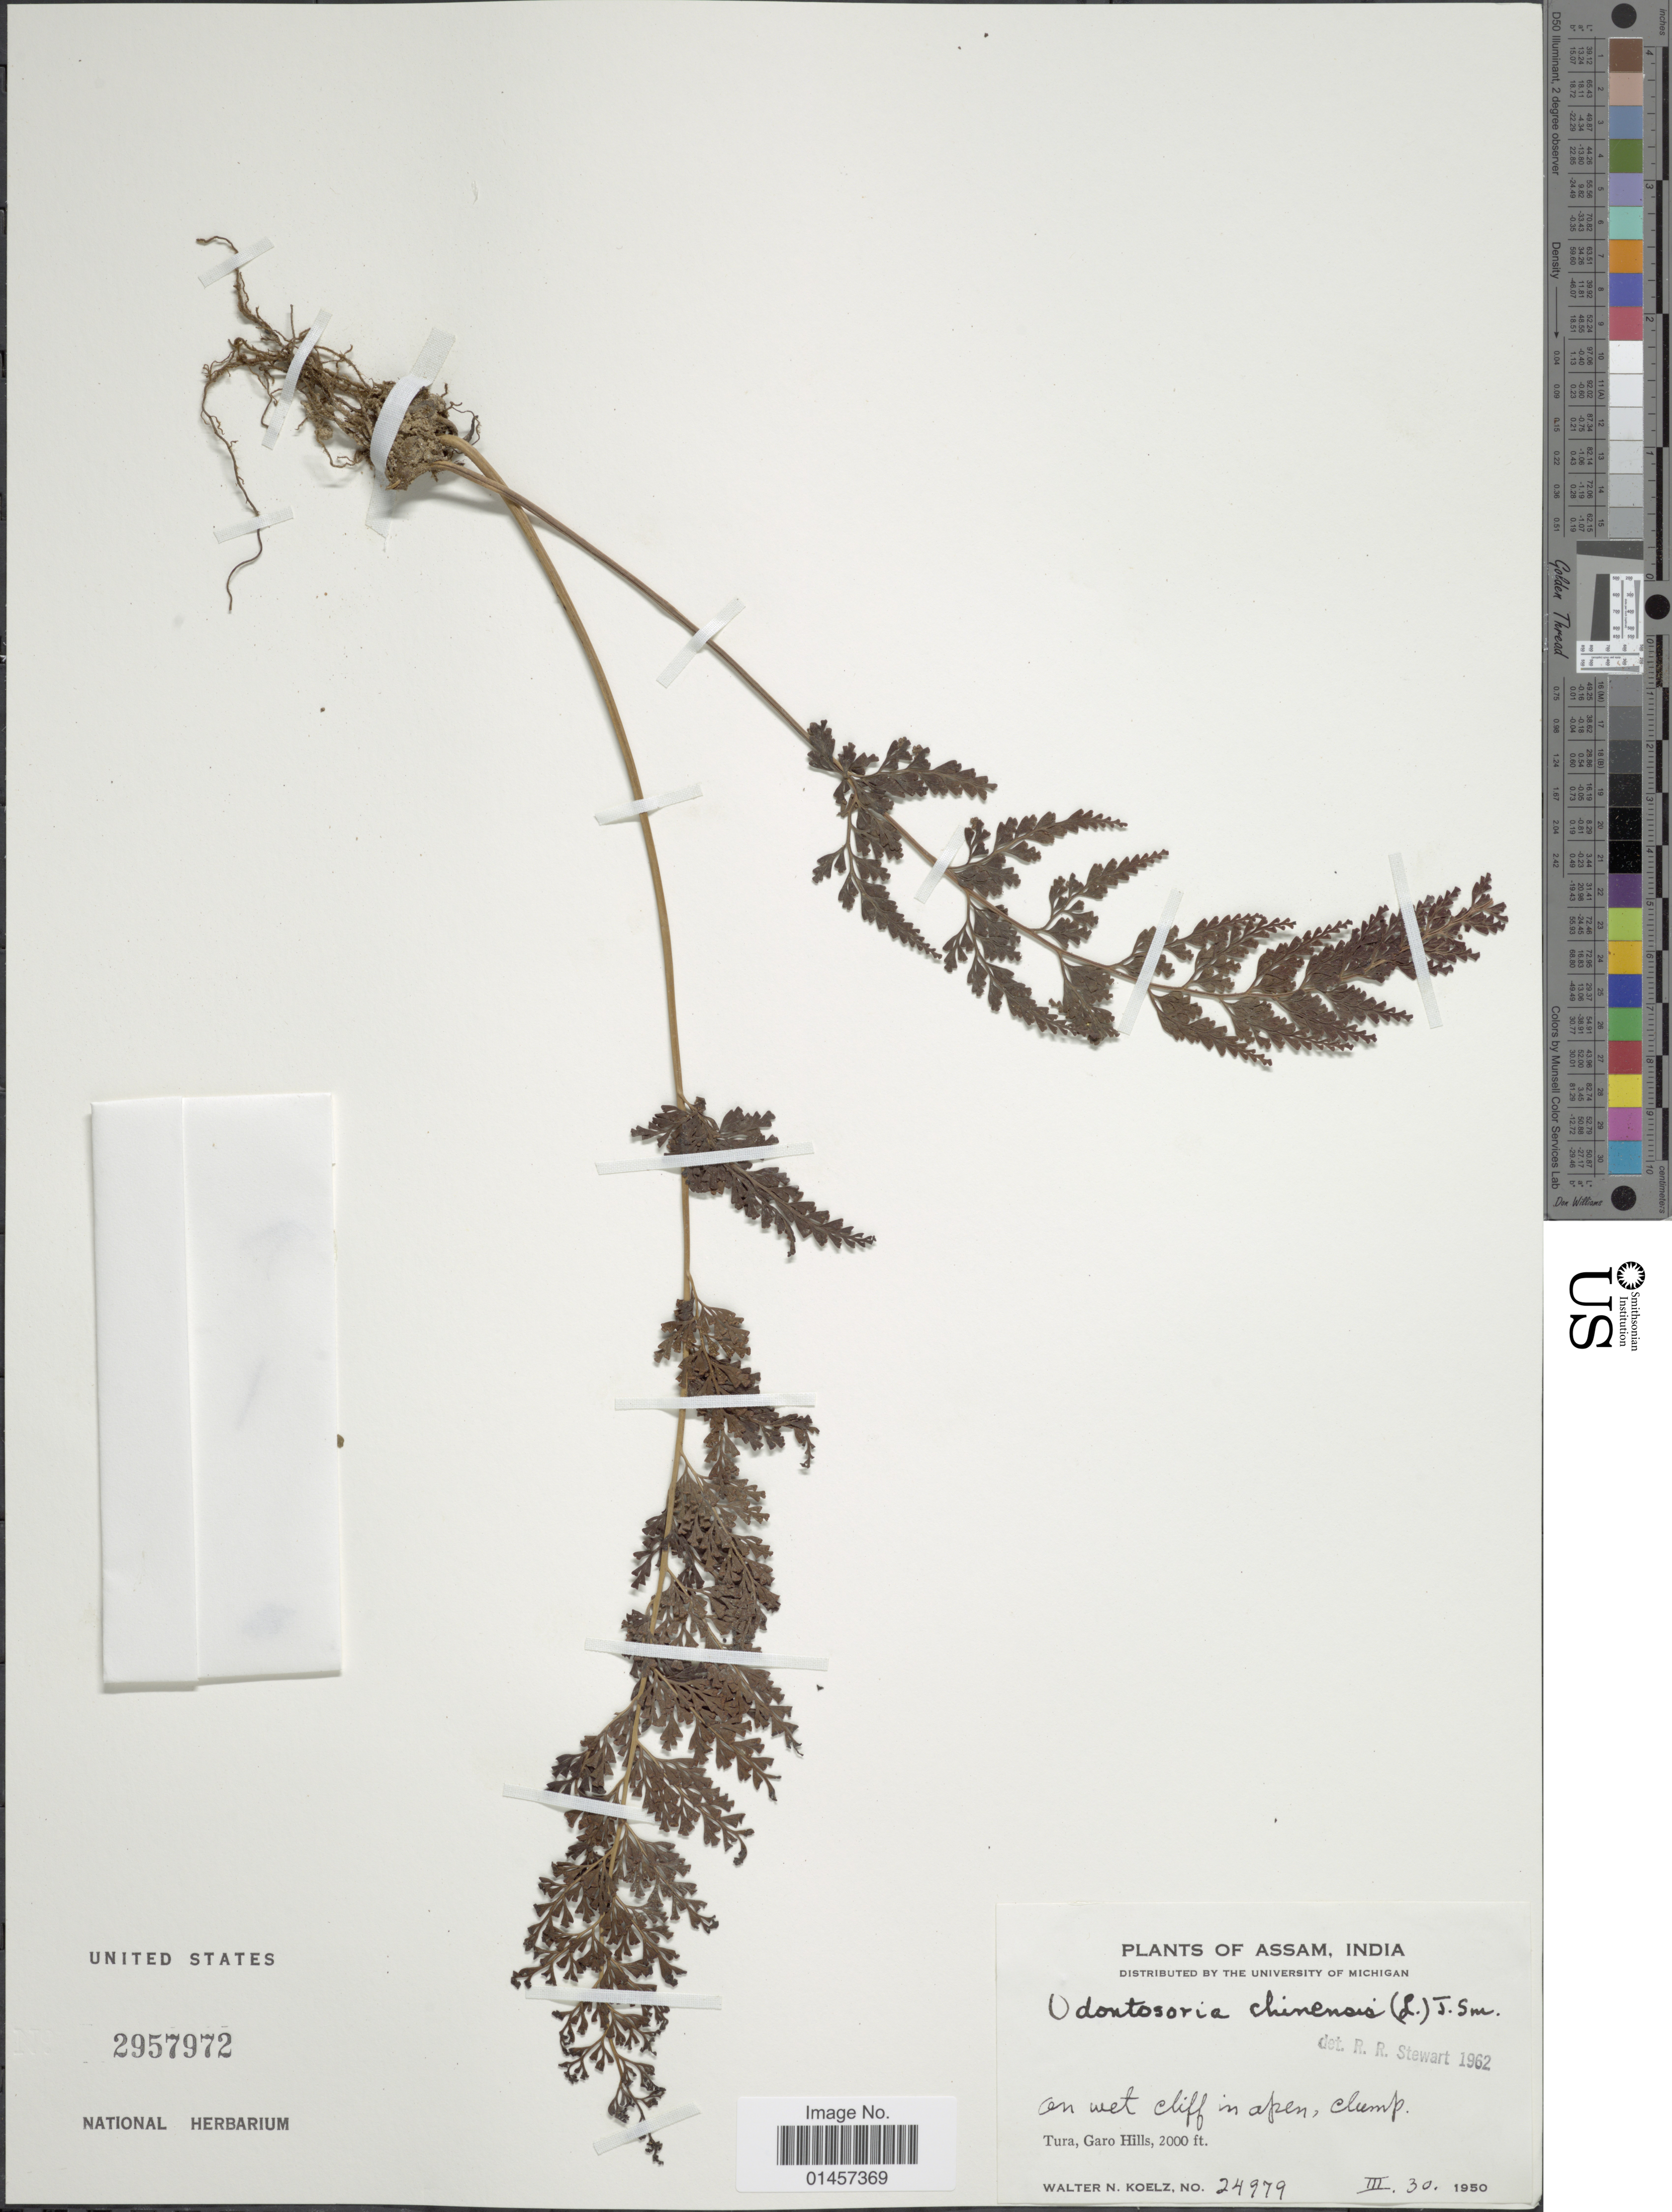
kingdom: Plantae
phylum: Tracheophyta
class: Polypodiopsida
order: Polypodiales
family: Lindsaeaceae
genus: Sphenomeris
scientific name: Sphenomeris chinensis var. chinensis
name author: (L.) Maxon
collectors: W. N. Koelz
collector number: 24979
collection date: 1950-03-30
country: India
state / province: Meghalaya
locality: Assam, India, Tura, Garo Hills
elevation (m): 610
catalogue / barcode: US 2957972